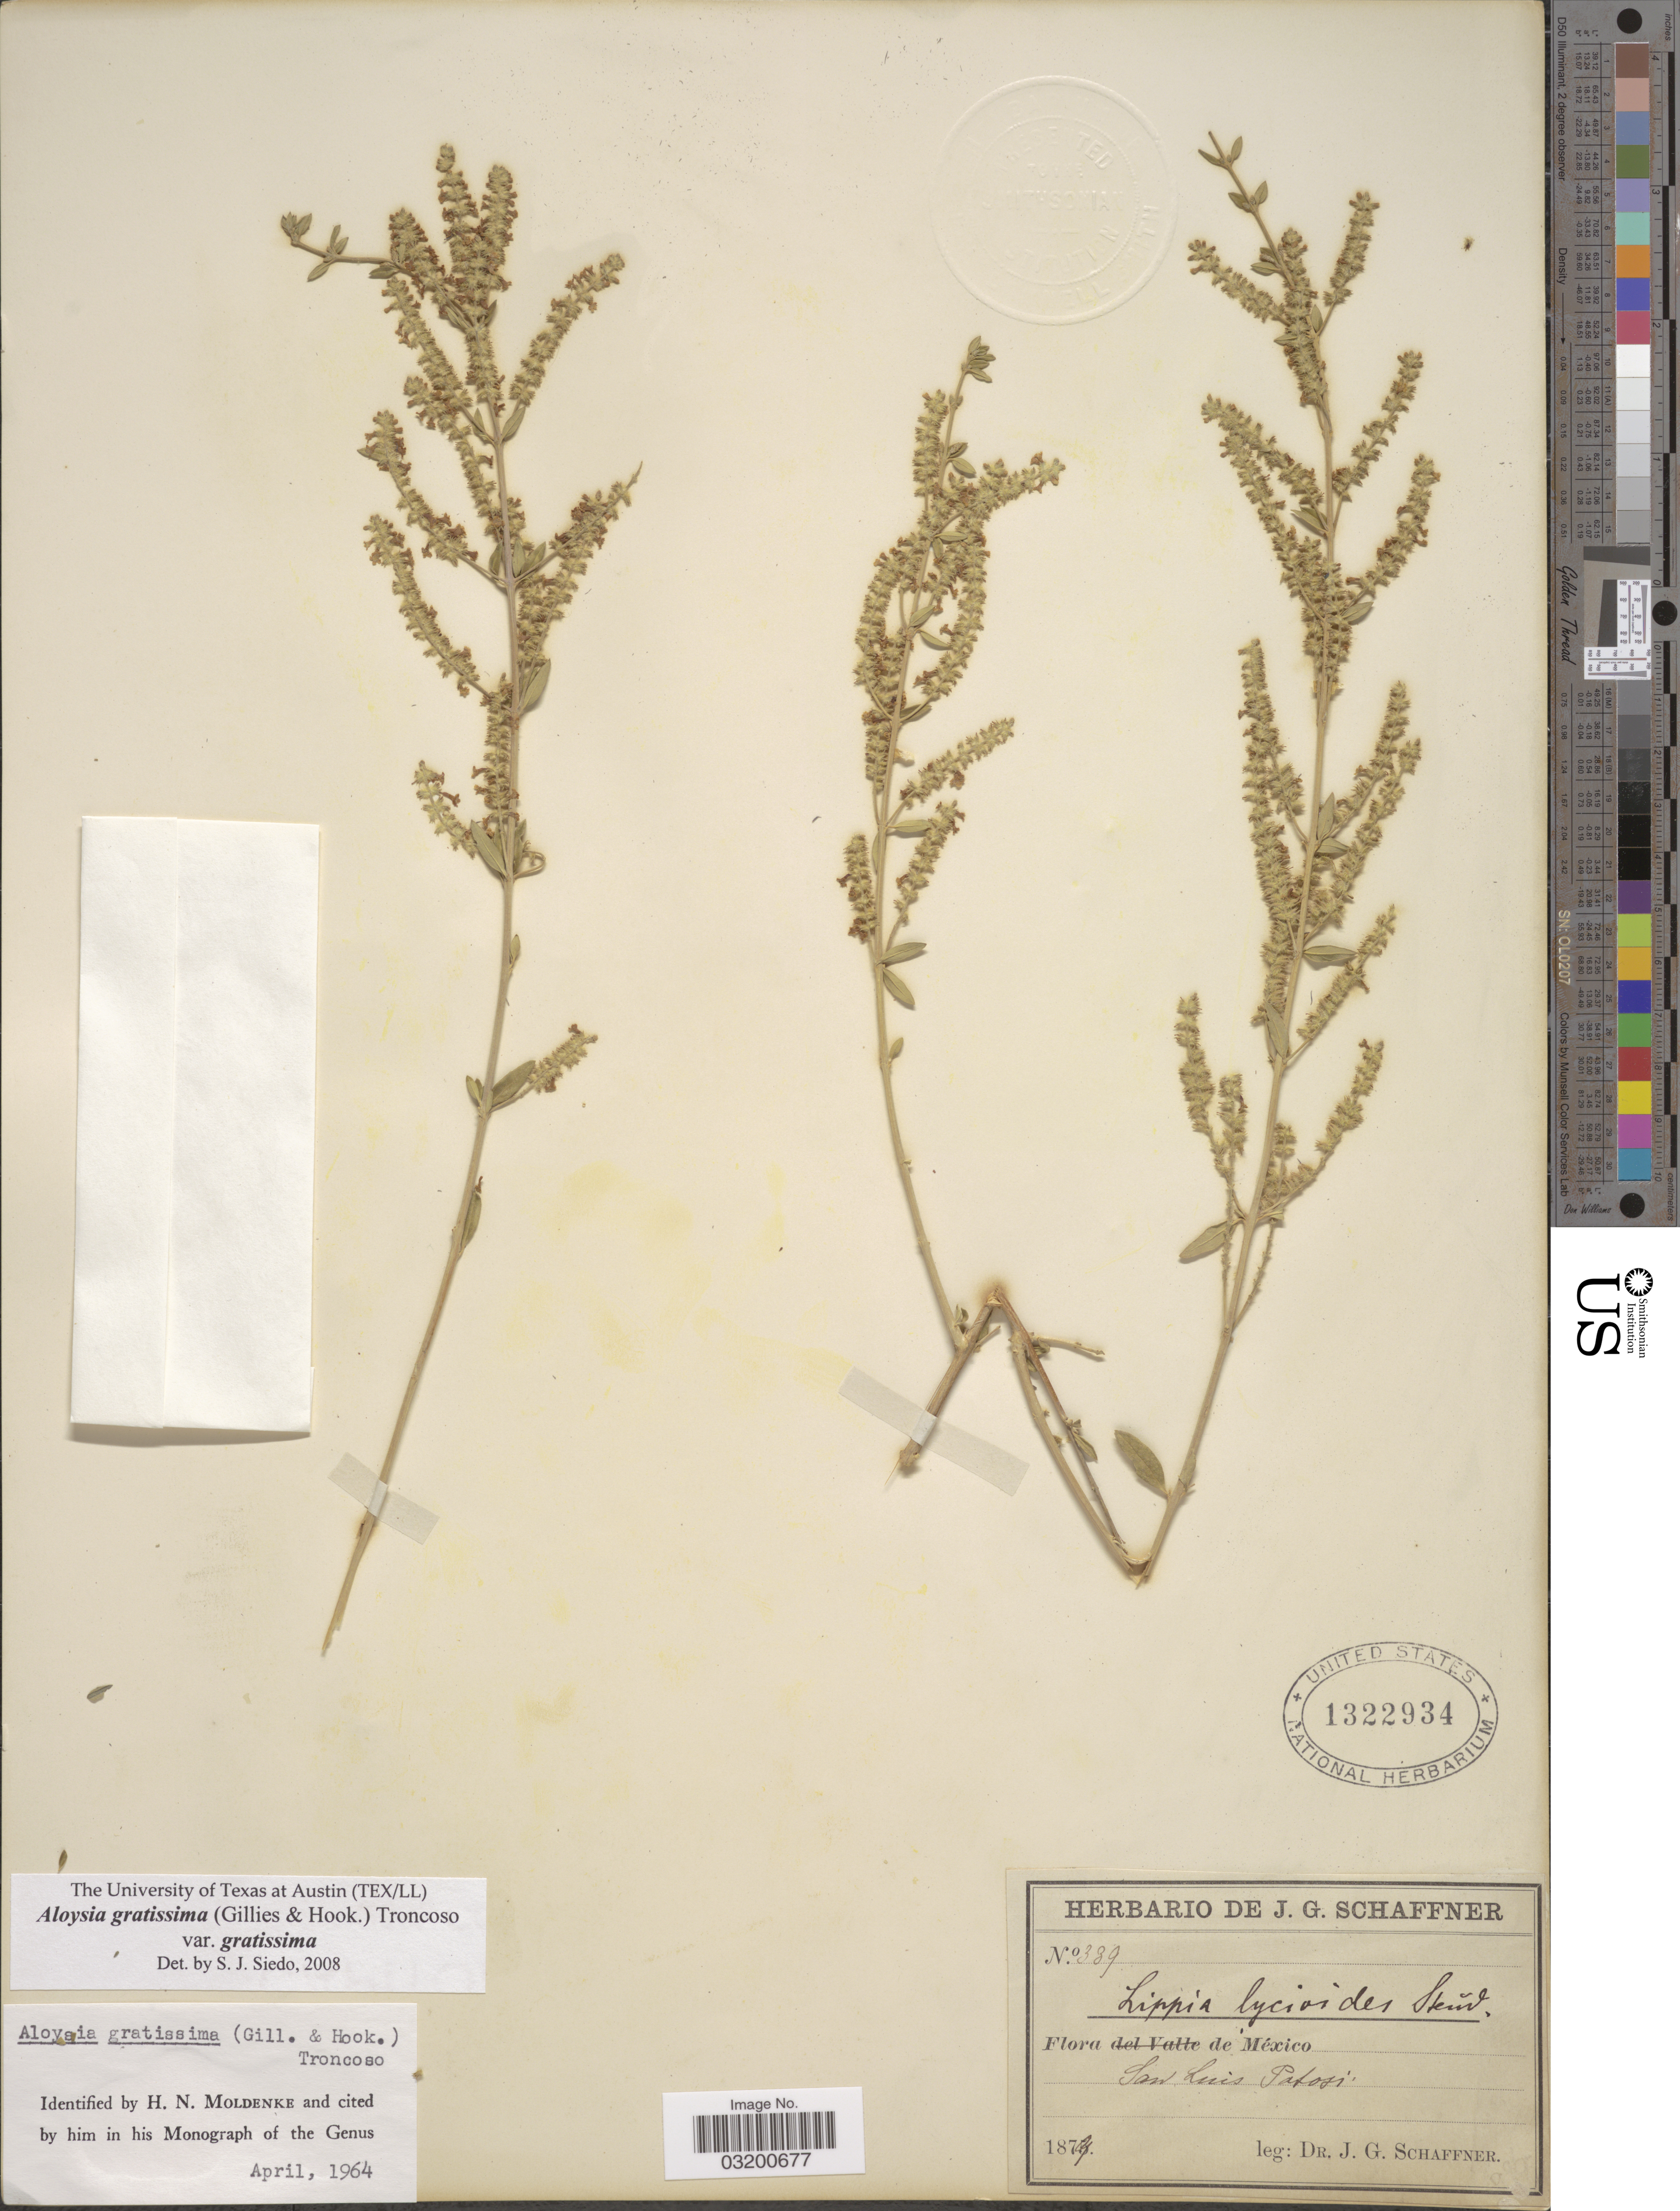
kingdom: Plantae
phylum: Tracheophyta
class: Magnoliopsida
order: Lamiales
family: Verbenaceae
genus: Aloysia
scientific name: Aloysia gratissima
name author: (Gillies & Hook.) Tronc.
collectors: J. G. Schaffner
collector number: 339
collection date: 1879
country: Mexico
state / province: San Luis Potosí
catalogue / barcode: US 1322934